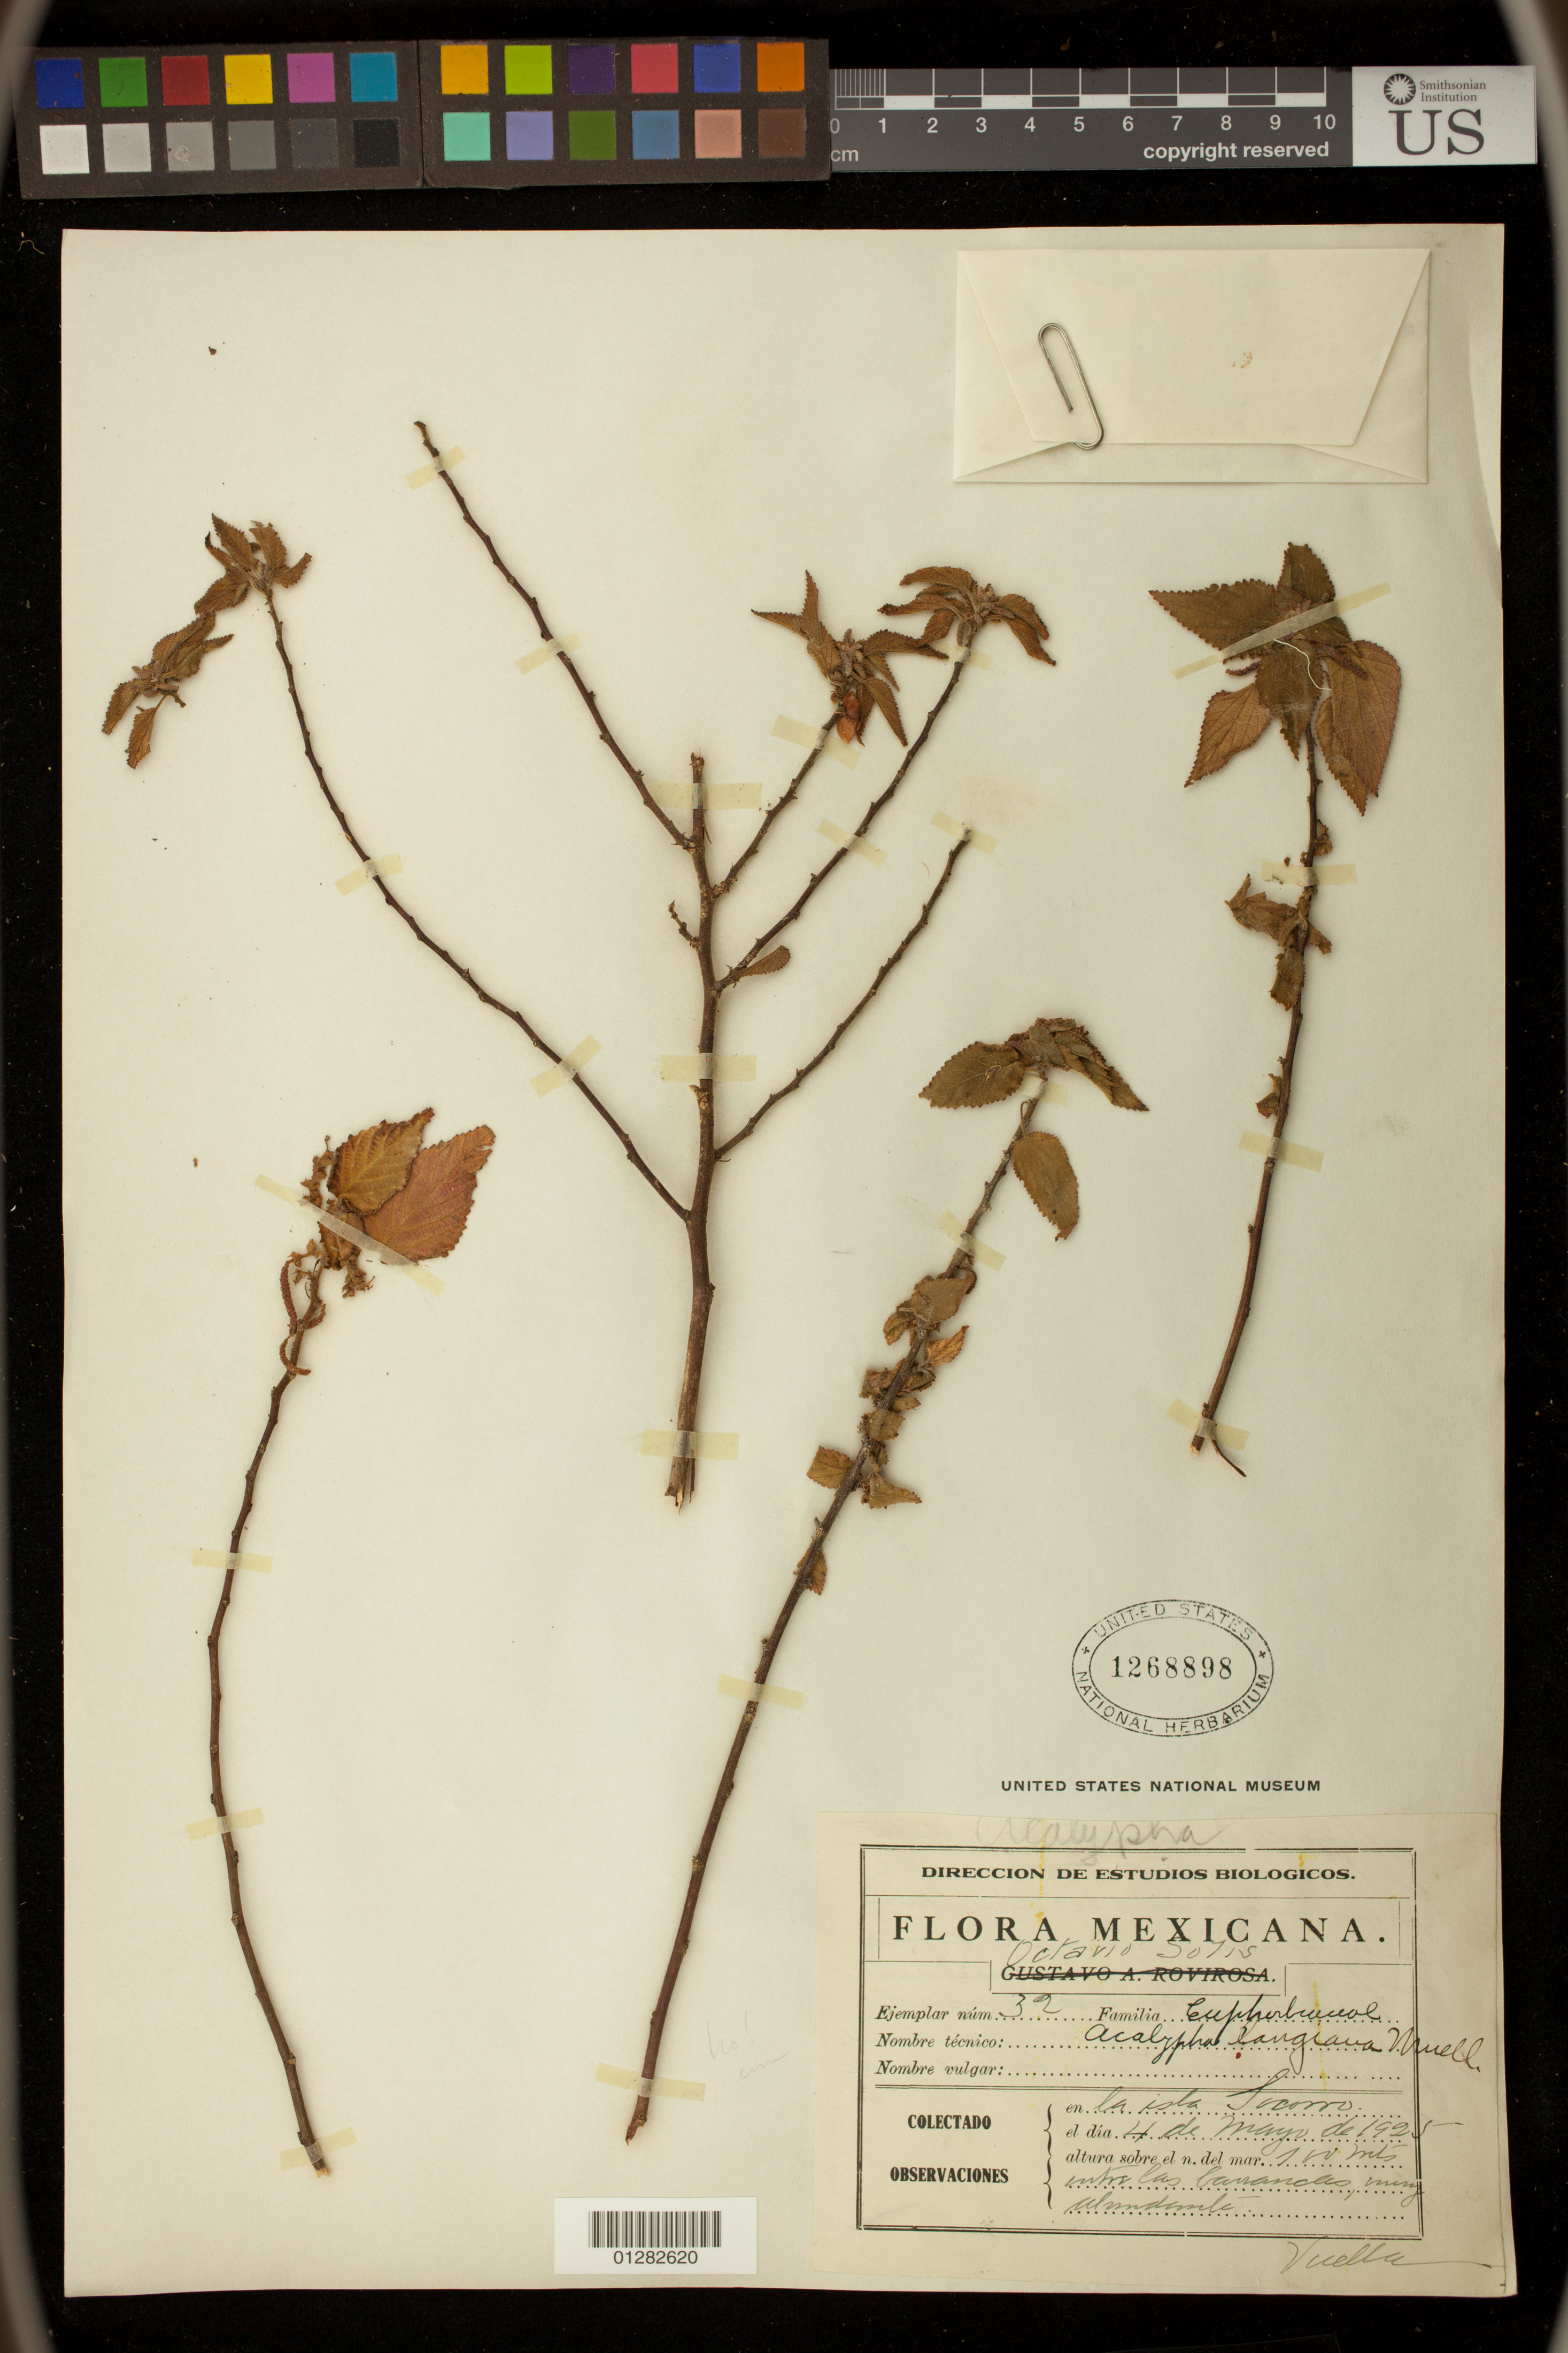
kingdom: Plantae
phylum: Tracheophyta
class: Magnoliopsida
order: Malpighiales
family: Euphorbiaceae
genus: Acalypha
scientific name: Acalypha umbrosa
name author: Brandegee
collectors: I. L. Wiggins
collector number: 32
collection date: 1925-05-04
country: Mexico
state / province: Colima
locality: Isla Socorro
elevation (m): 100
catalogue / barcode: US 1268898